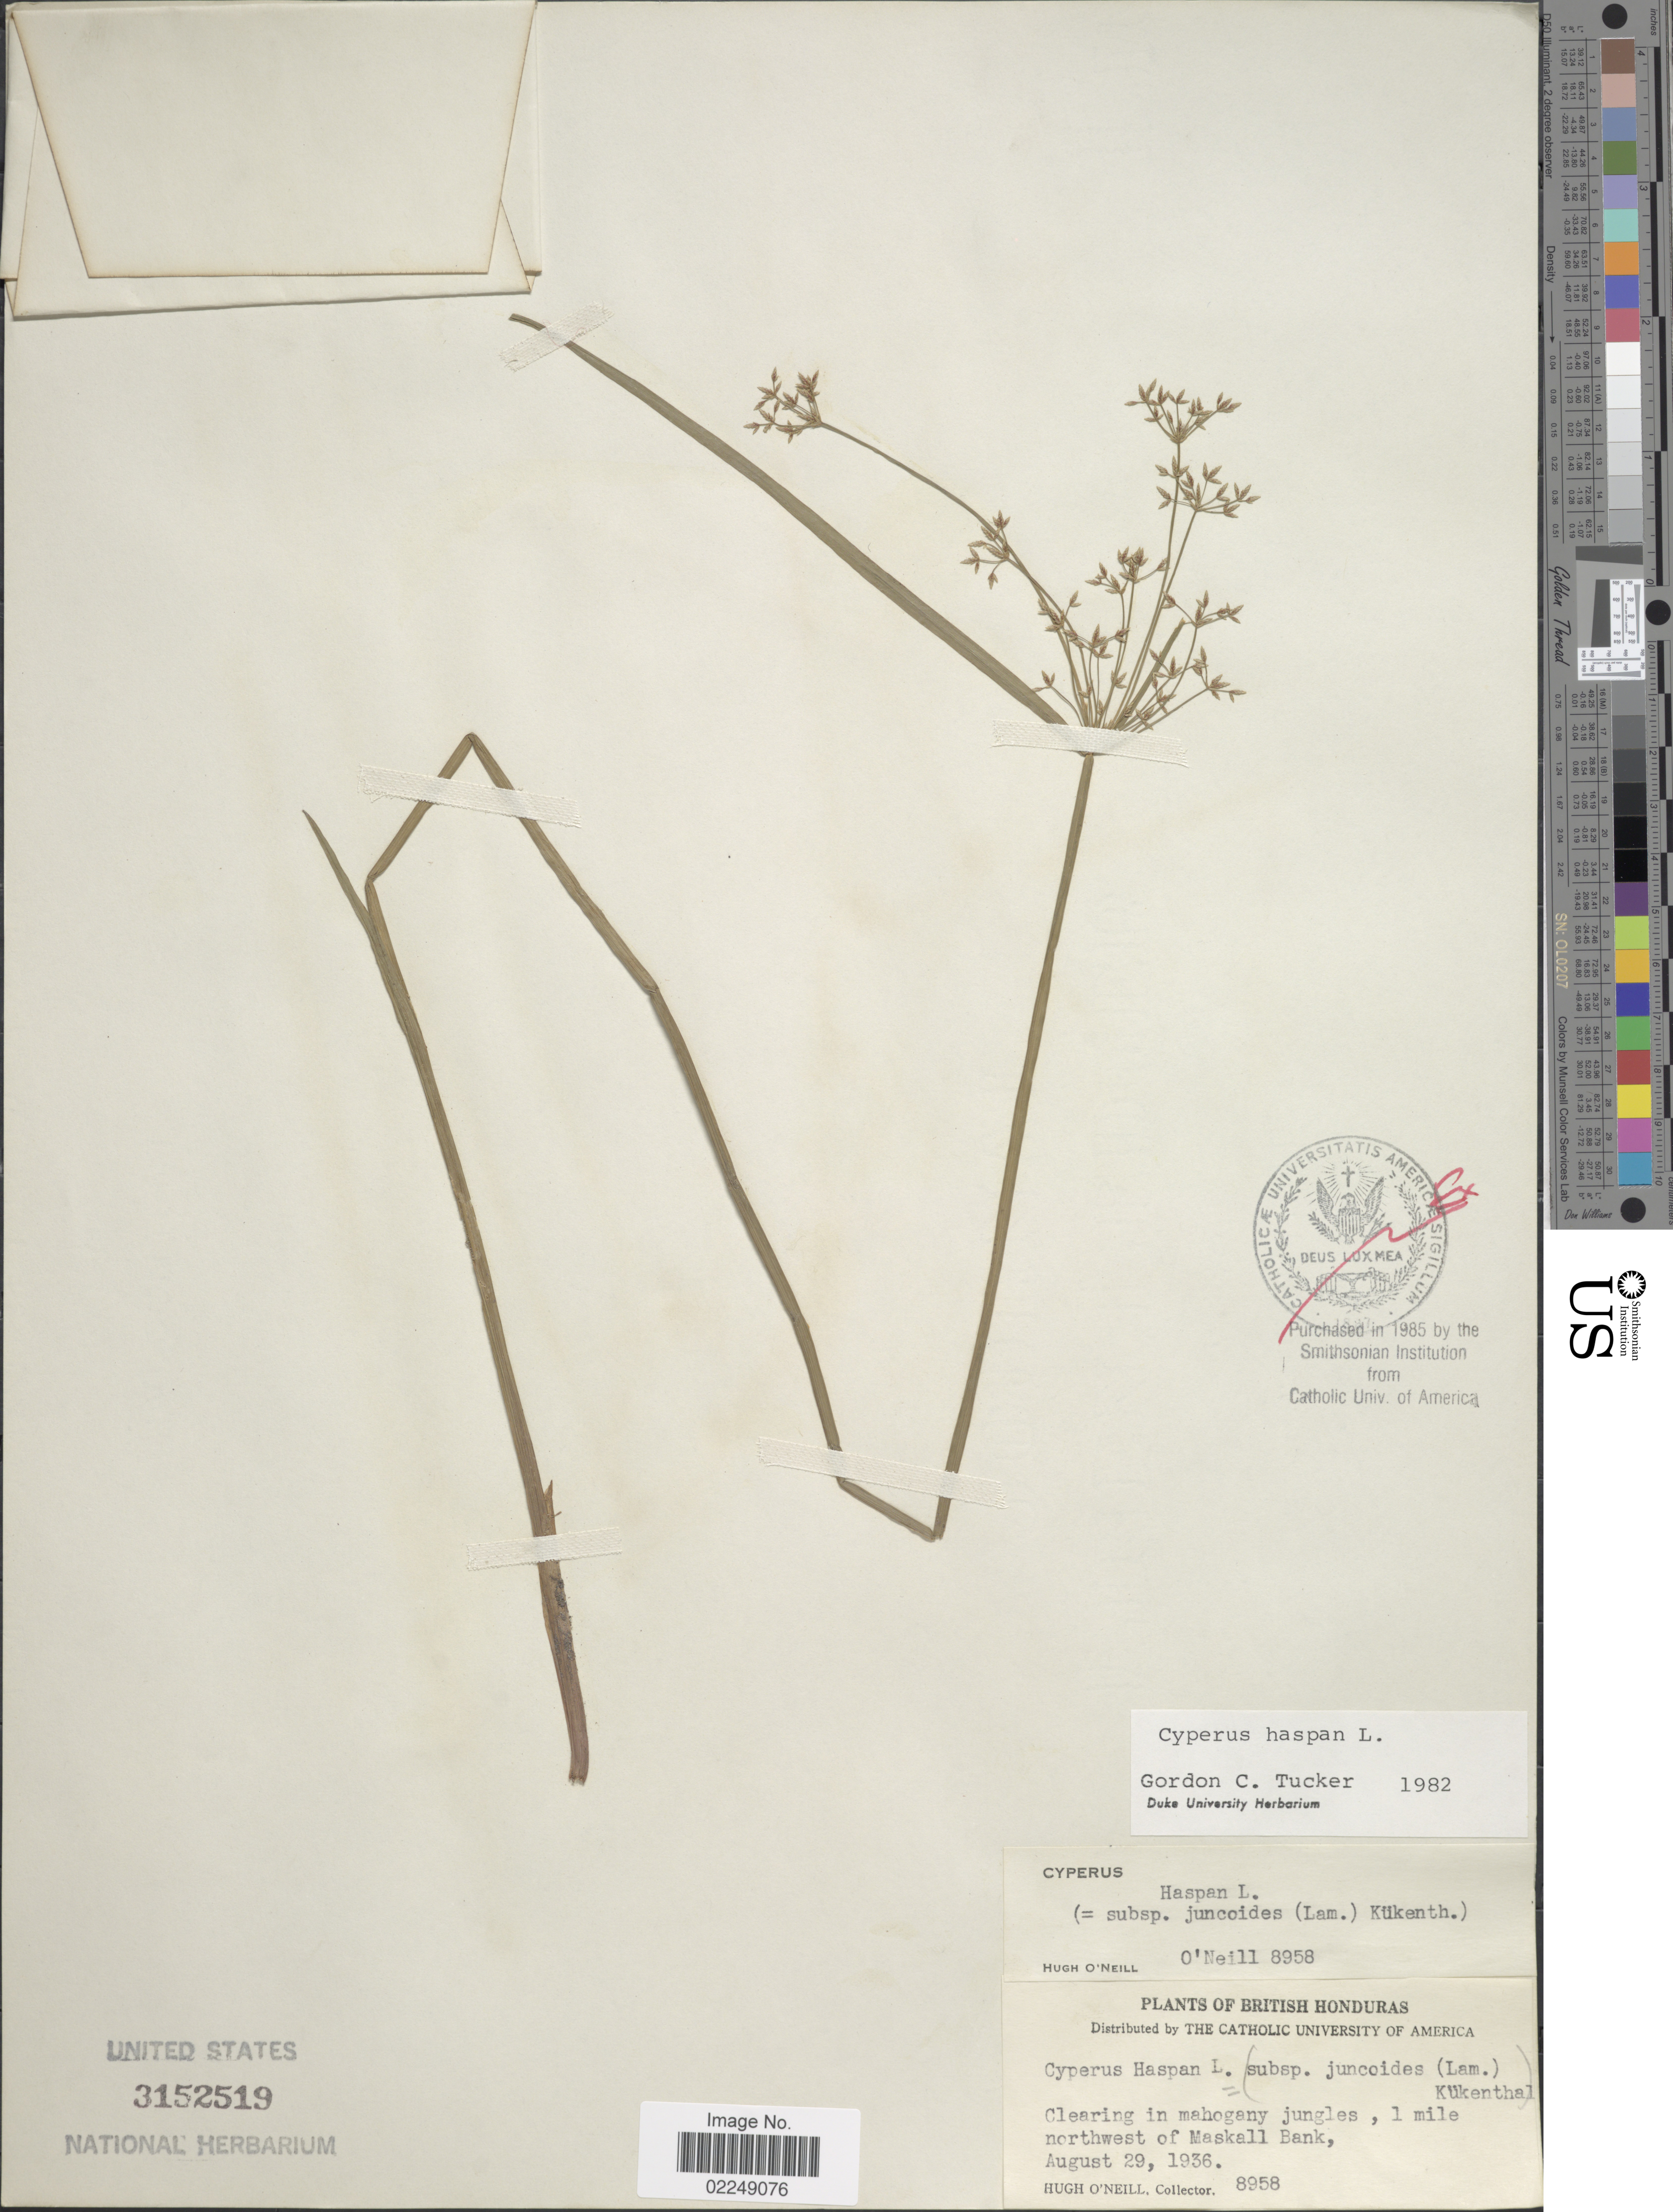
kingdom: Plantae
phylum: Tracheophyta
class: Liliopsida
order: Poales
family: Cyperaceae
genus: Cyperus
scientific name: Cyperus haspan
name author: L.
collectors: H. O'Neill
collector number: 8958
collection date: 1936-08-29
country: Belize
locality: British Honduras, 1 mile northwest of Maskall Bank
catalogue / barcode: US 3152519